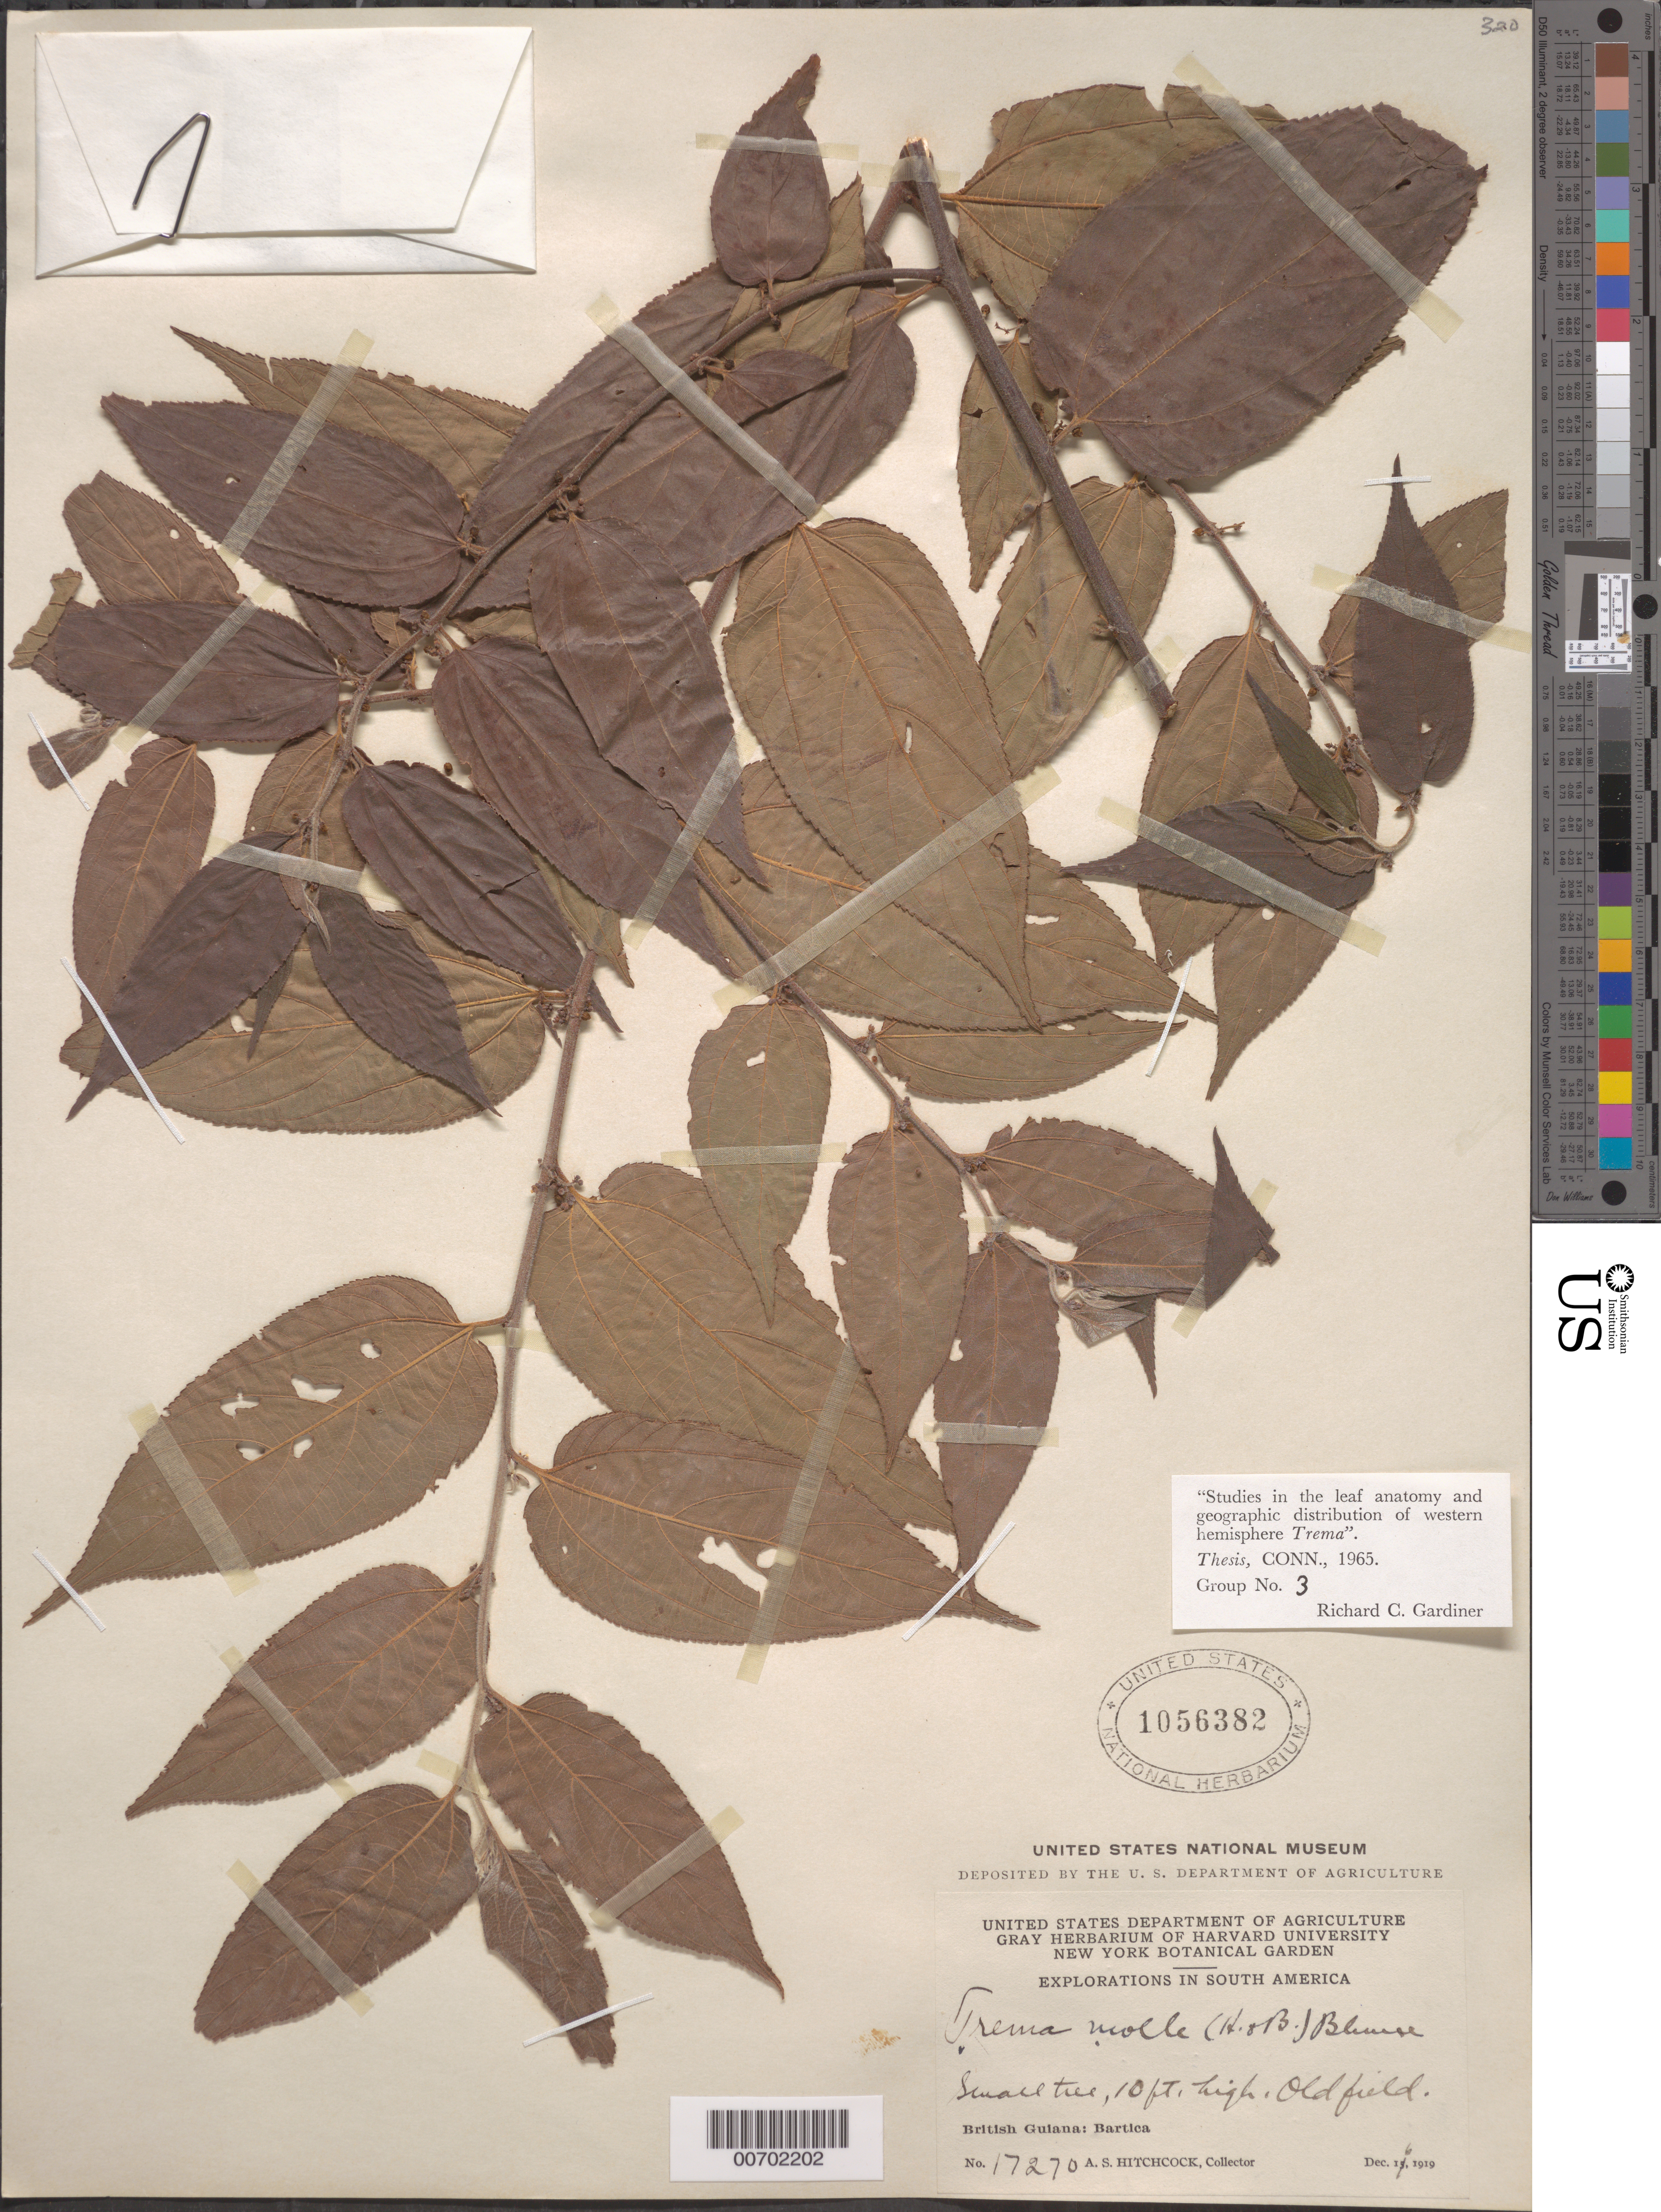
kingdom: Plantae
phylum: Tracheophyta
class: Magnoliopsida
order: Rosales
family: Cannabaceae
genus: Trema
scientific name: Trema molle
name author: (Humb. & Bonpl. ex Willd.) Blume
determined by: Roe, K. E.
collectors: A. S. Hitchcock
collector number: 17270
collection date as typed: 16-Dec-19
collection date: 1919-12-16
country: Guyana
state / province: Cuyuni-Mazaruni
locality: Bartica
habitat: Old field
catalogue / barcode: US 1056382